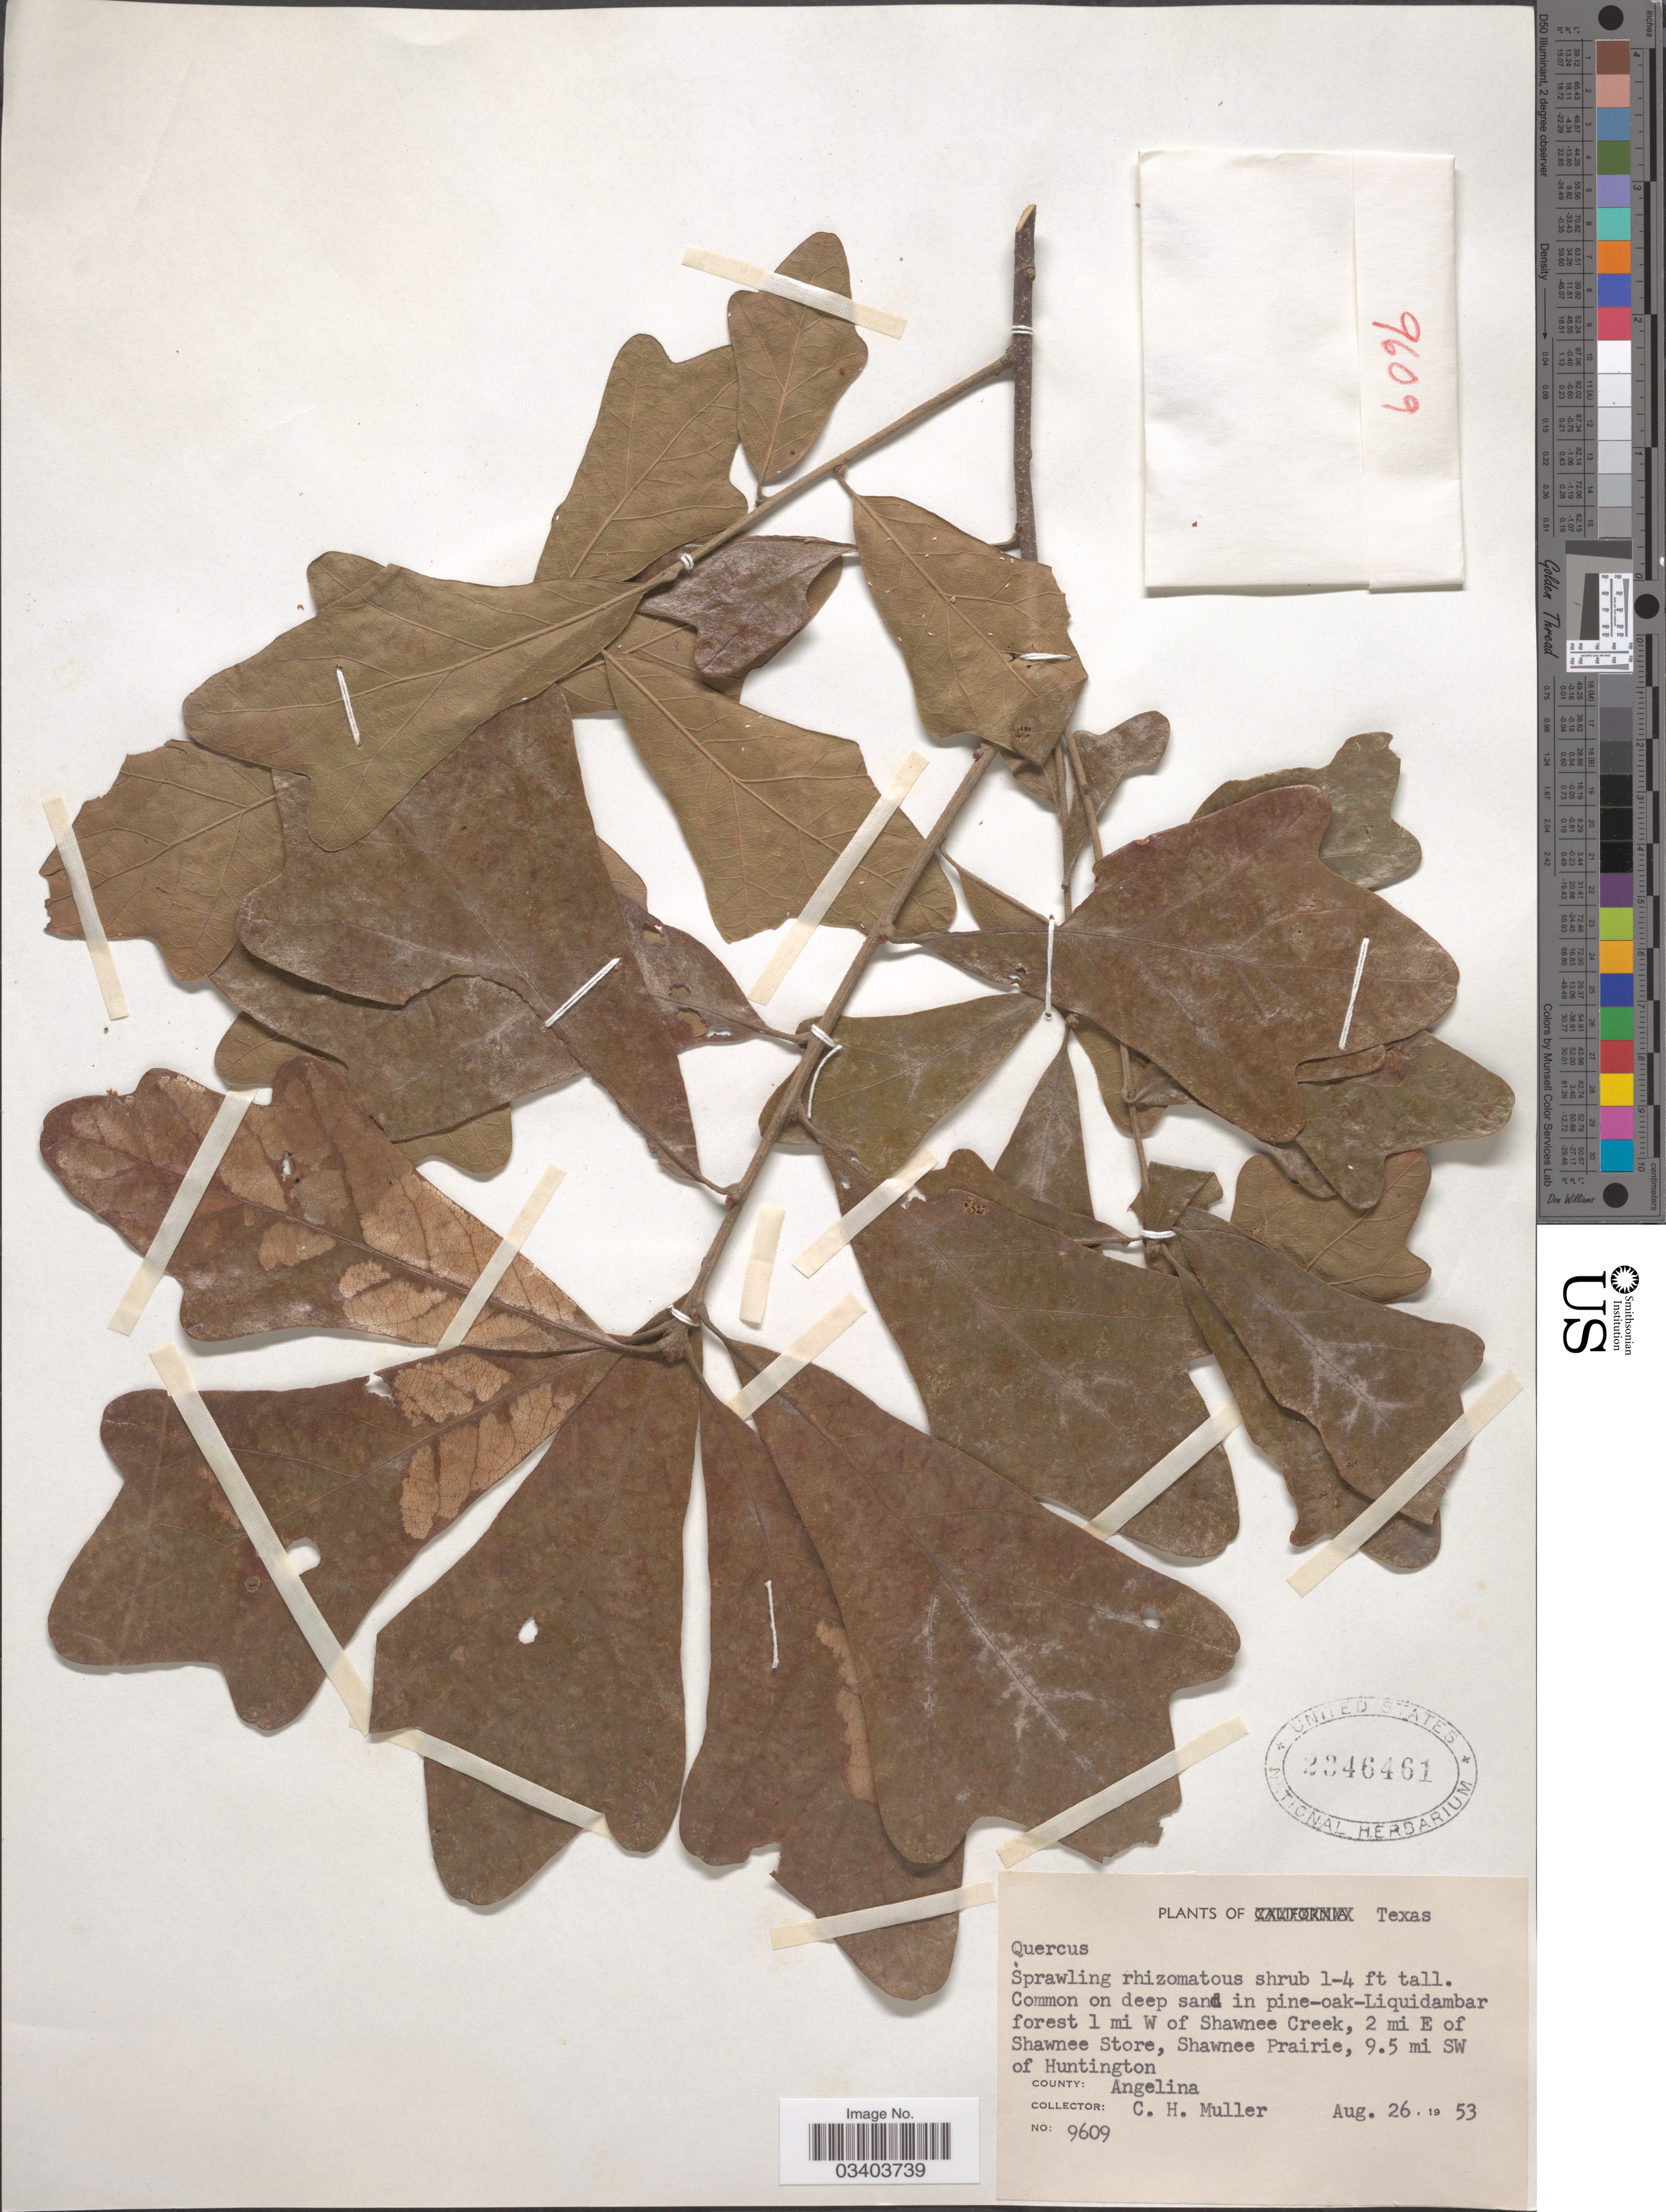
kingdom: Plantae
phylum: Tracheophyta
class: Magnoliopsida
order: Fagales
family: Fagaceae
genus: Quercus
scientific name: Quercus boyntoni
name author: Beadle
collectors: C. H. Mueller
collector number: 9609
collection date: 1953-08-26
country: United States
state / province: Texas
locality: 1 mi W of Shawnee Creek, 2 mi E of Shawnee Store, Shawnee Prairie, 9.5 mi SW of Huntington. County: Angelina.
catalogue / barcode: US 2346461